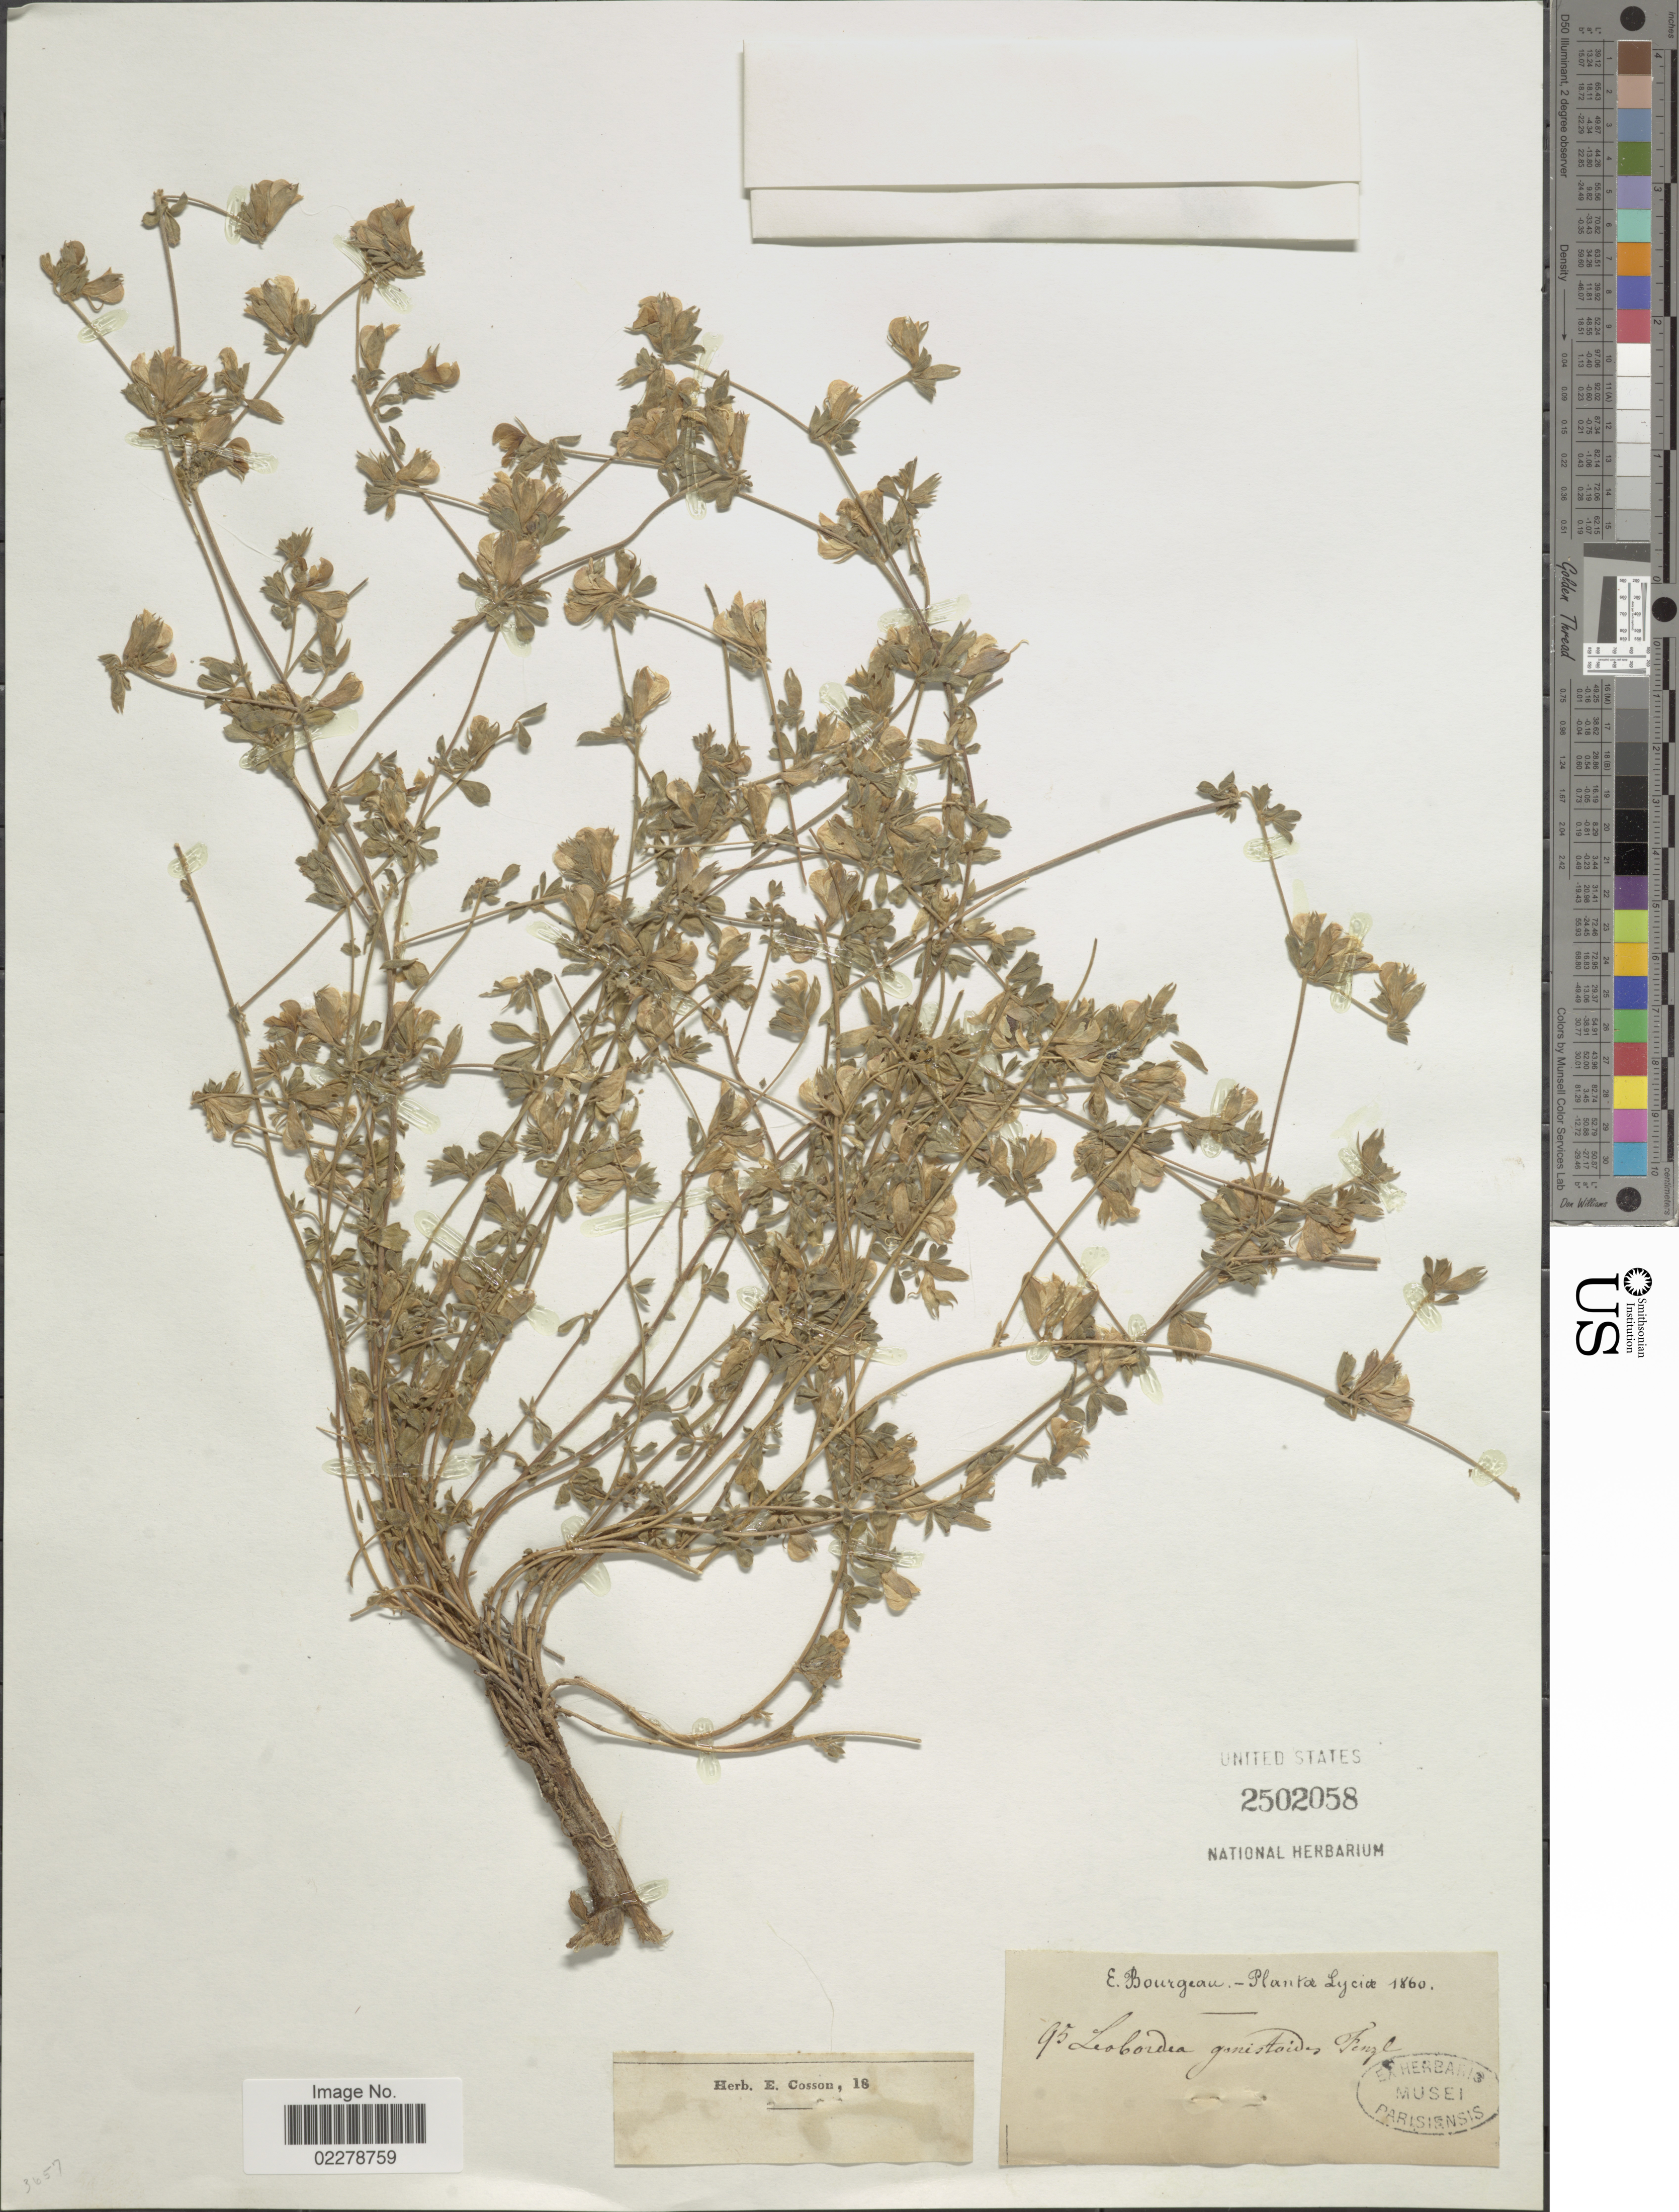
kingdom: Plantae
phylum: Tracheophyta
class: Magnoliopsida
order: Fabales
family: Fabaceae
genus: Lotononis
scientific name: Lotononis genistoides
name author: (Fenzl) Benth.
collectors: E. Bourgeau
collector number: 95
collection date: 1860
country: Turkey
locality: Lycide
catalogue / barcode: US 2502058